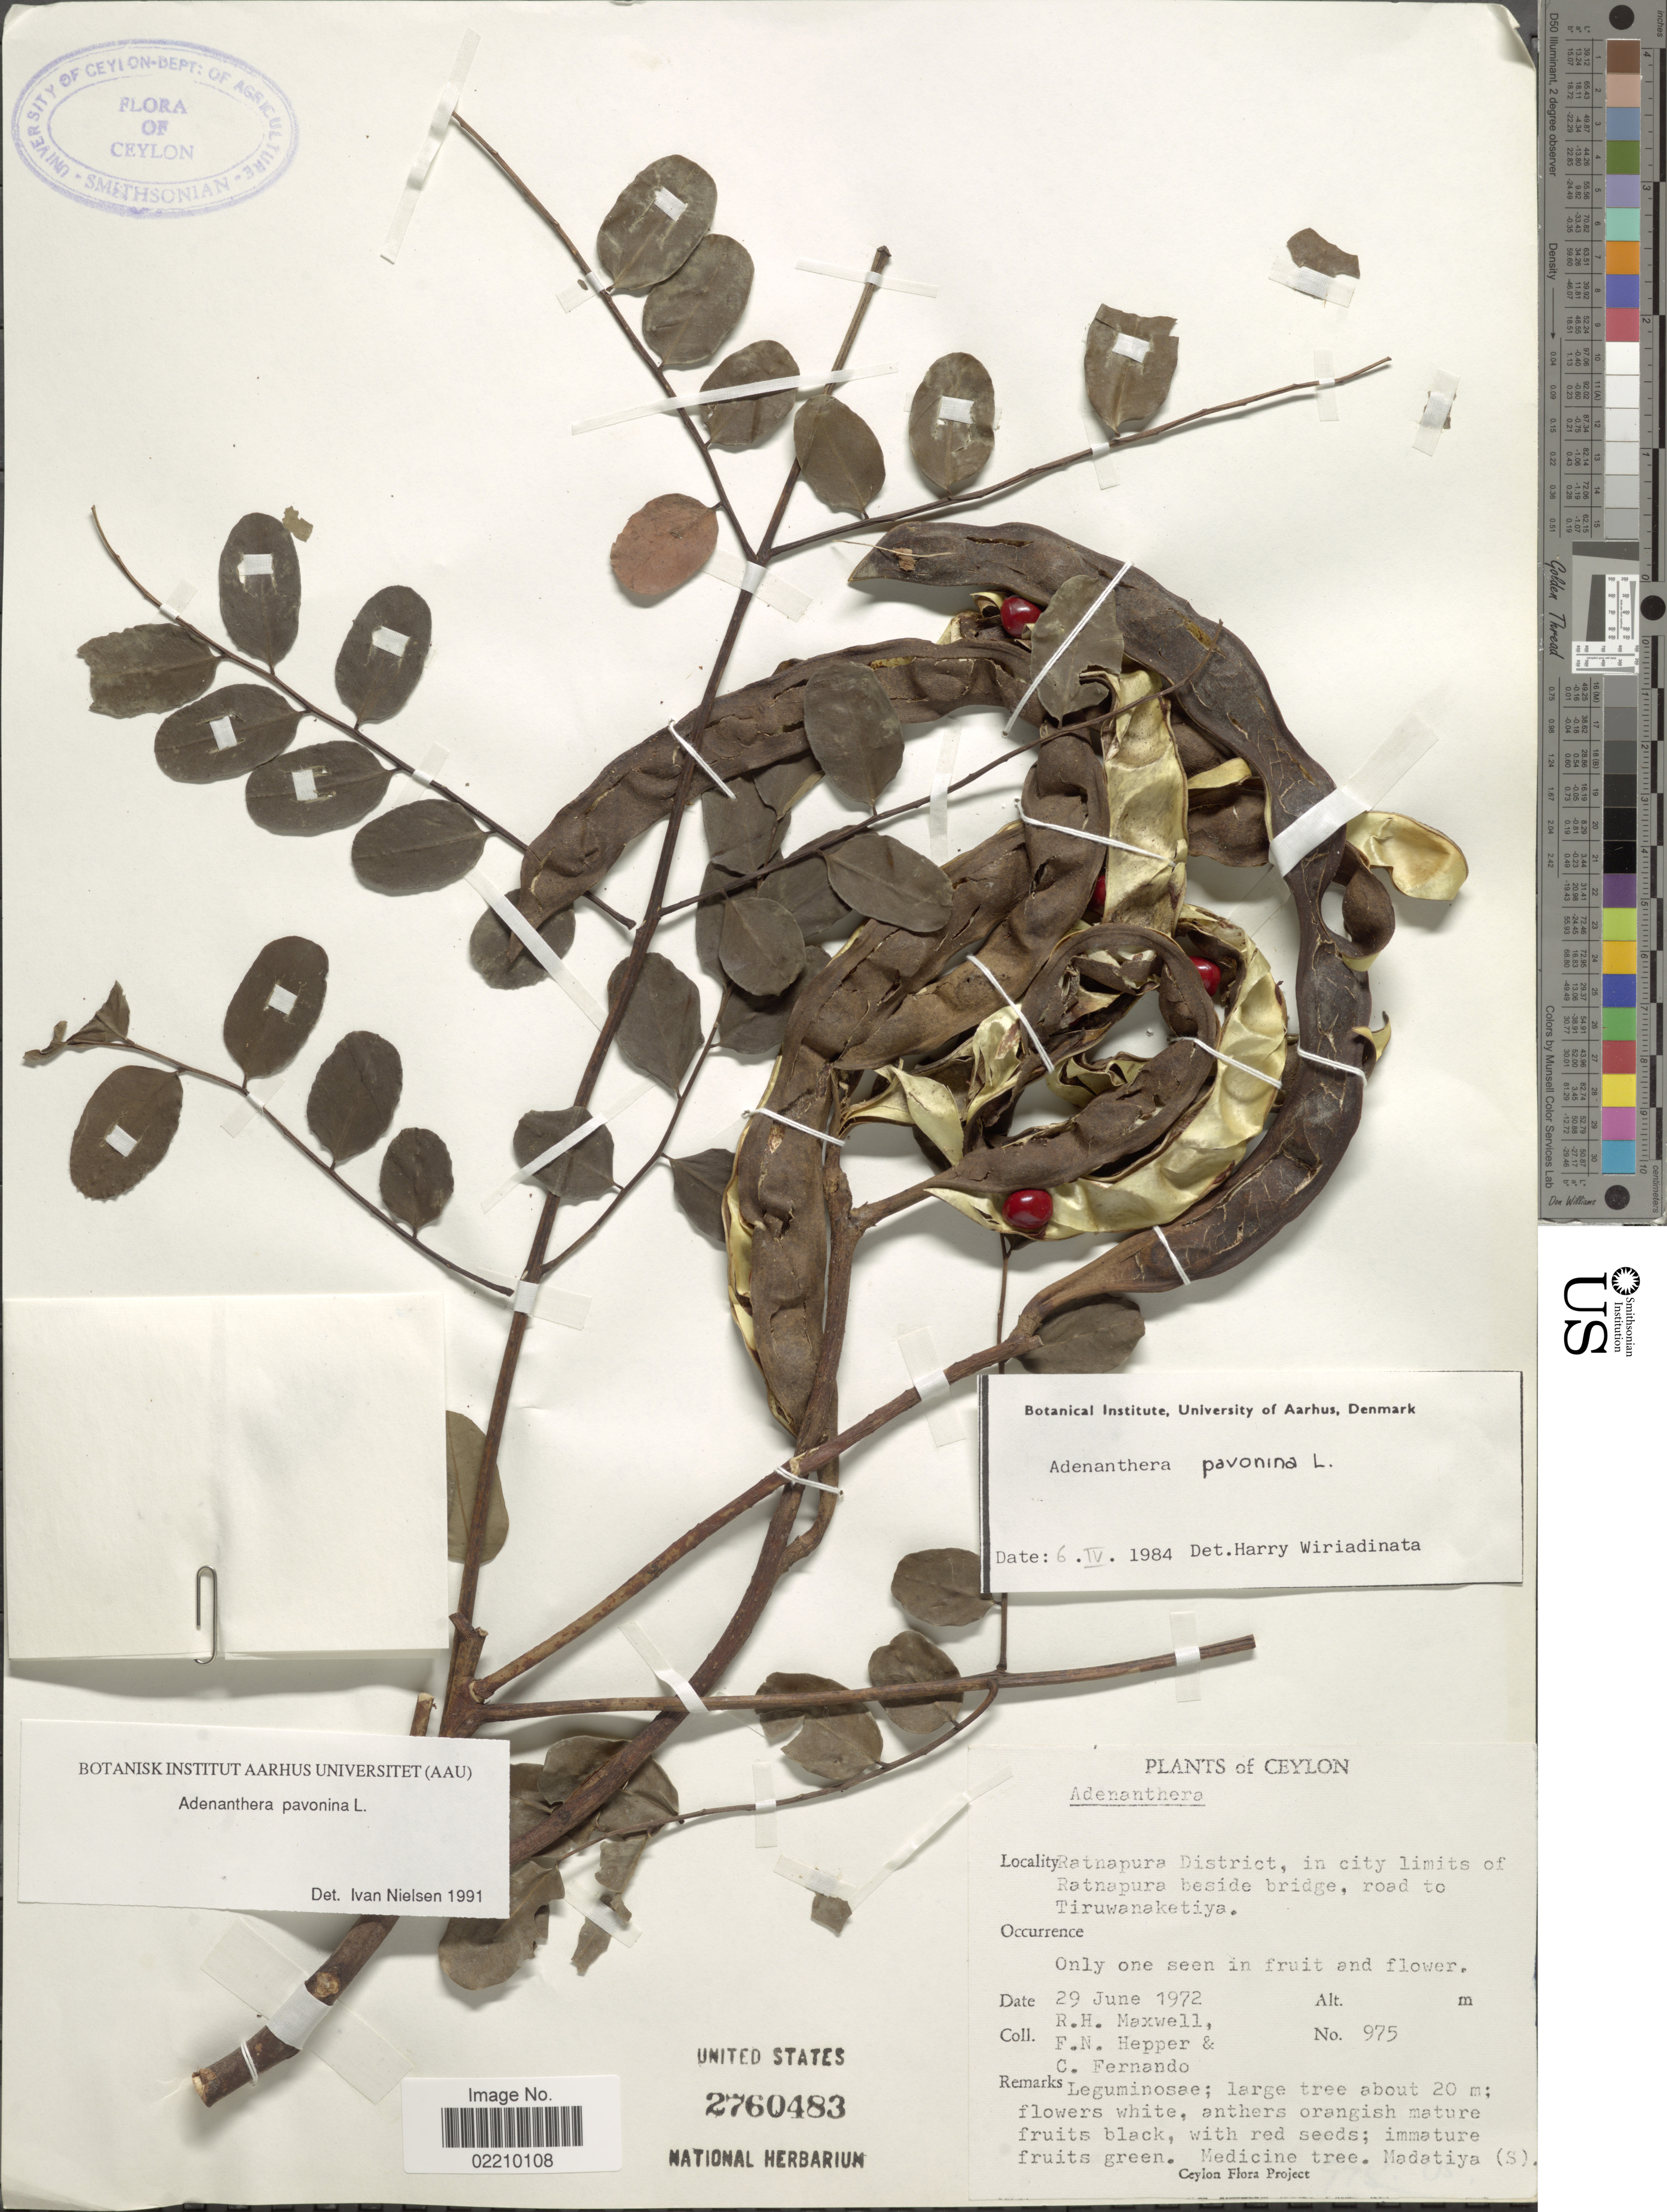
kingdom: Plantae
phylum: Tracheophyta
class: Magnoliopsida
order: Fabales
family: Fabaceae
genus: Adenanthera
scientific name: Adenanthera pavonina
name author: L.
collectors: R. Maxwell, F. Hepper & C. Fernando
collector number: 975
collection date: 1972-06-29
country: Sri Lanka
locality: Ceylon, Ratnapura District, in city limits of Ratnapura beside bridge, road to Tiruwanaketiya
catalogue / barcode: US 2760483